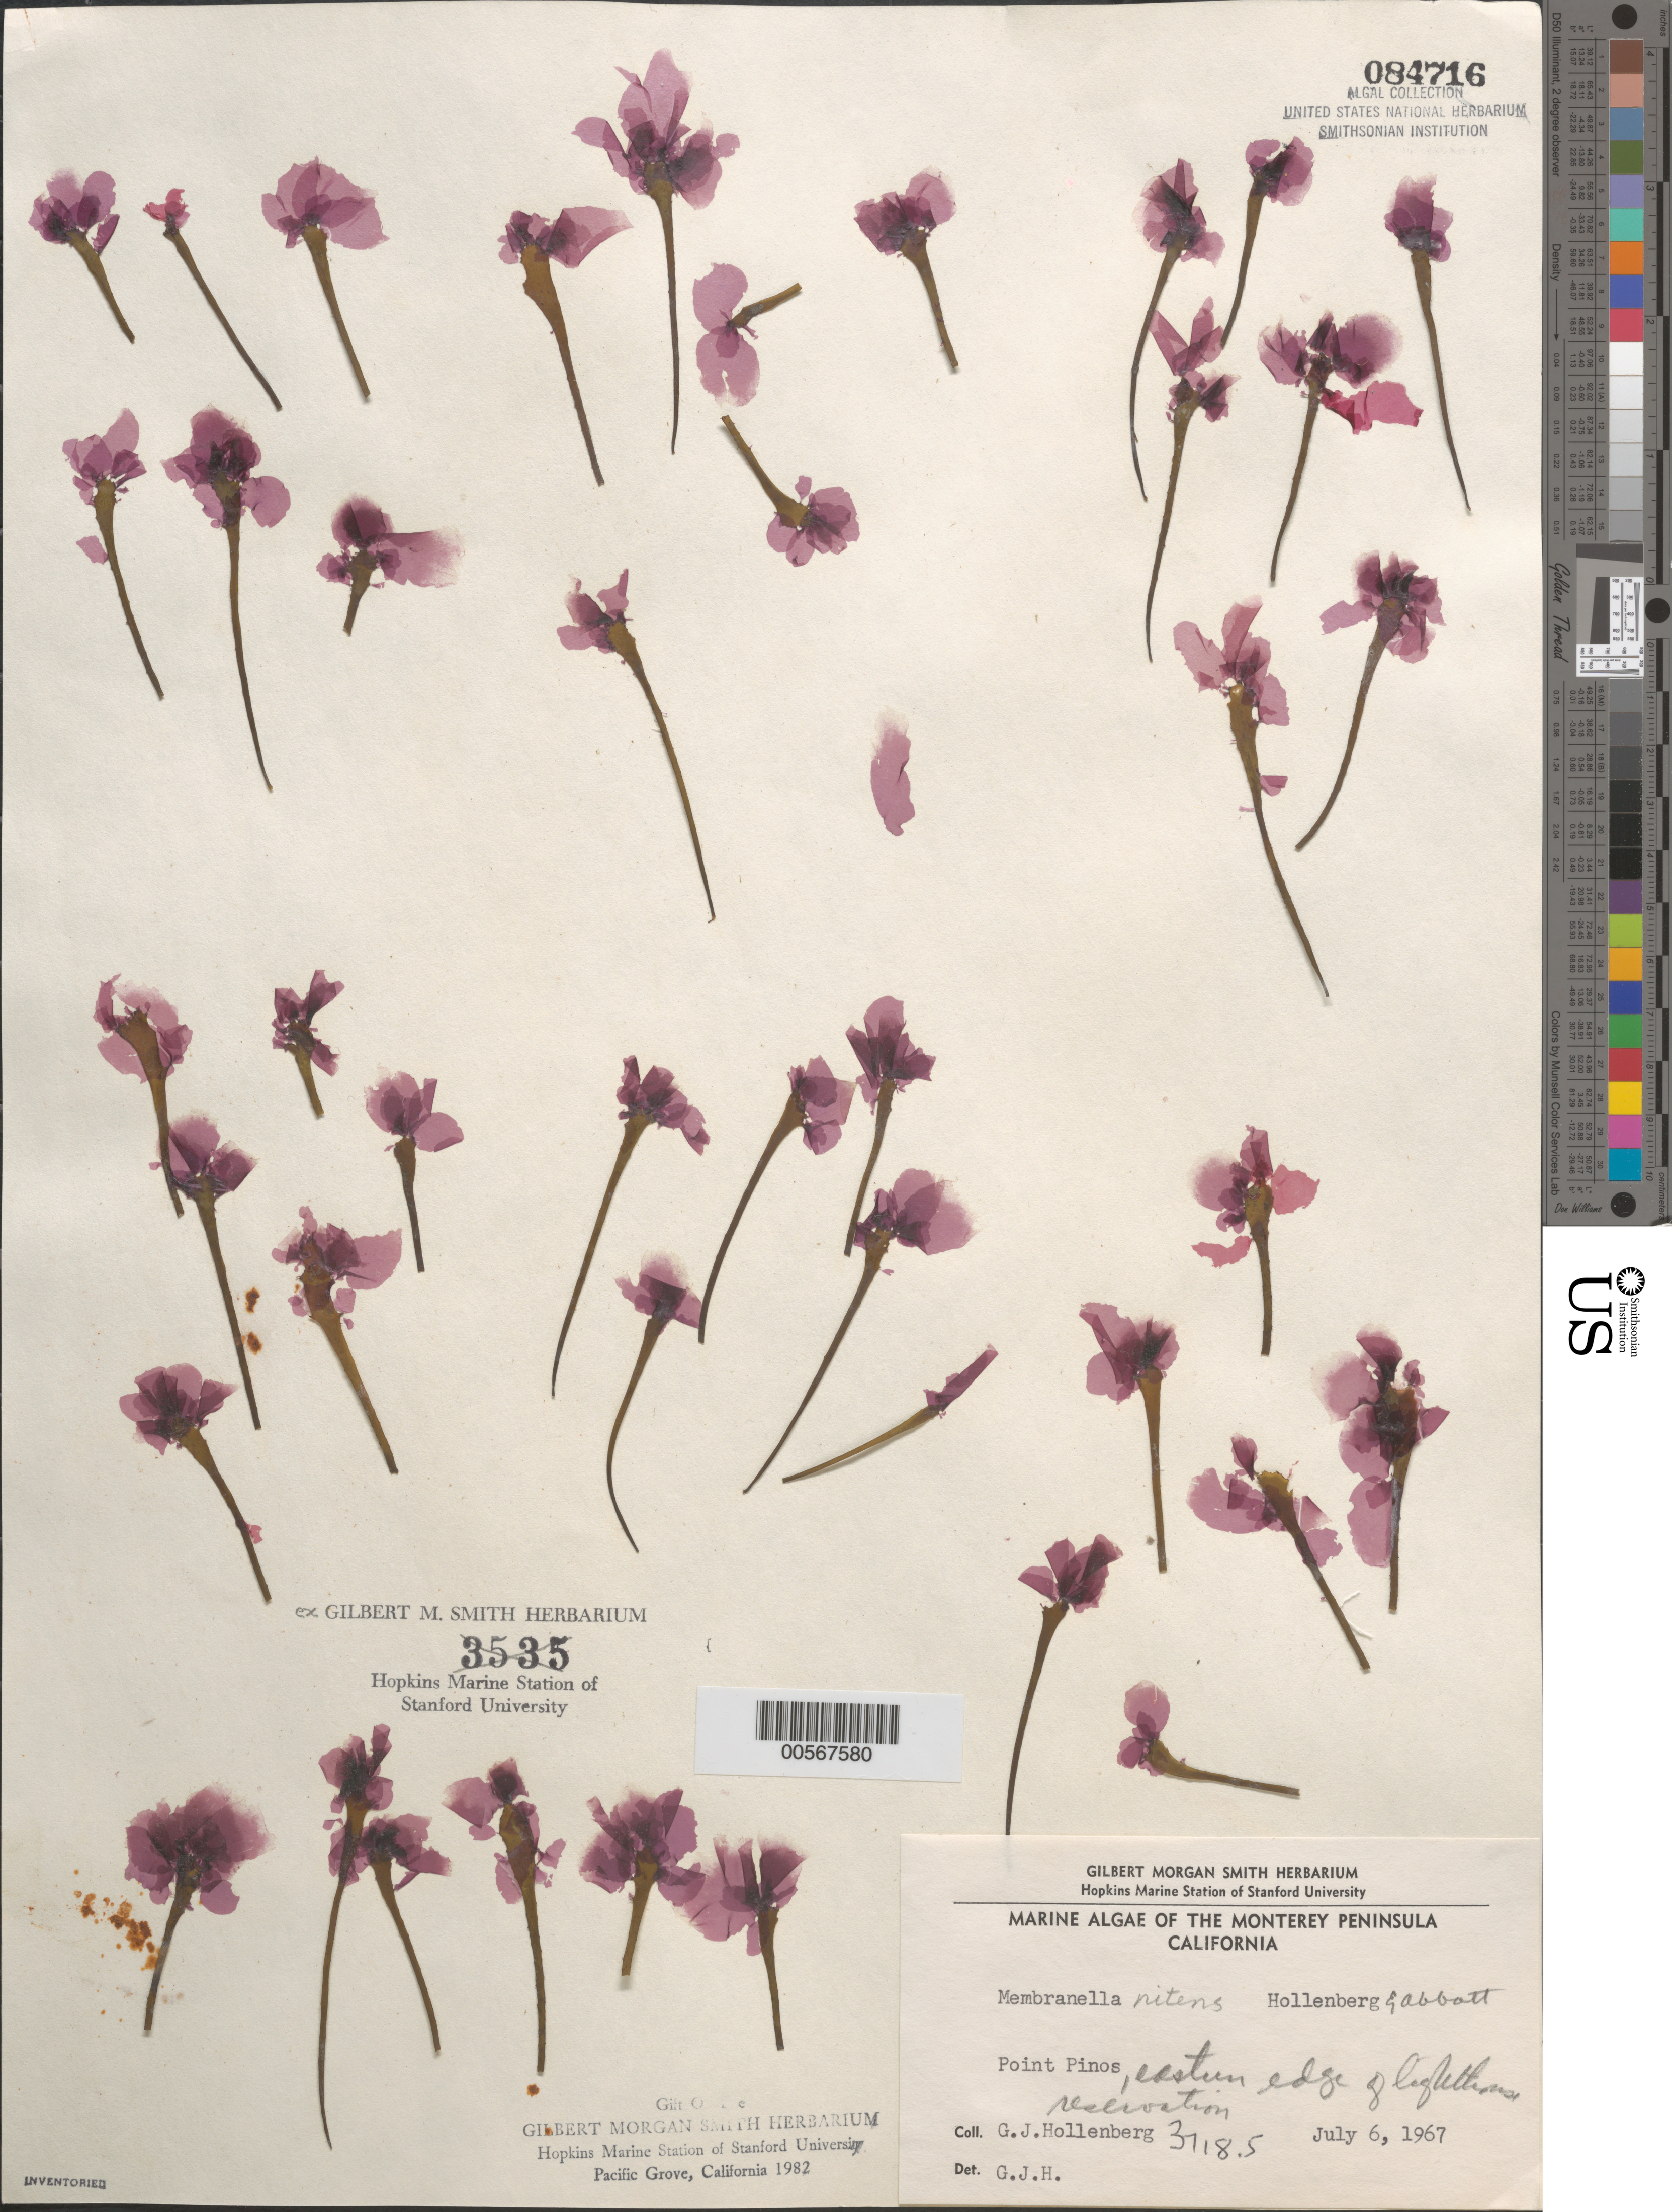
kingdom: Plantae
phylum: Rhodophyta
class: Compsopogonophyceae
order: Erythropeltidales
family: Erythrotrichiaceae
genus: Smithora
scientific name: Smithora naiadum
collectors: G. Hollenberg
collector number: GJH 3718.5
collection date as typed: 06 Jul 1967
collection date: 1967-07-06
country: United States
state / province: California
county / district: Monterey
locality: Lighthouse Reservation, Point Pinos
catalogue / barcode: US 84716